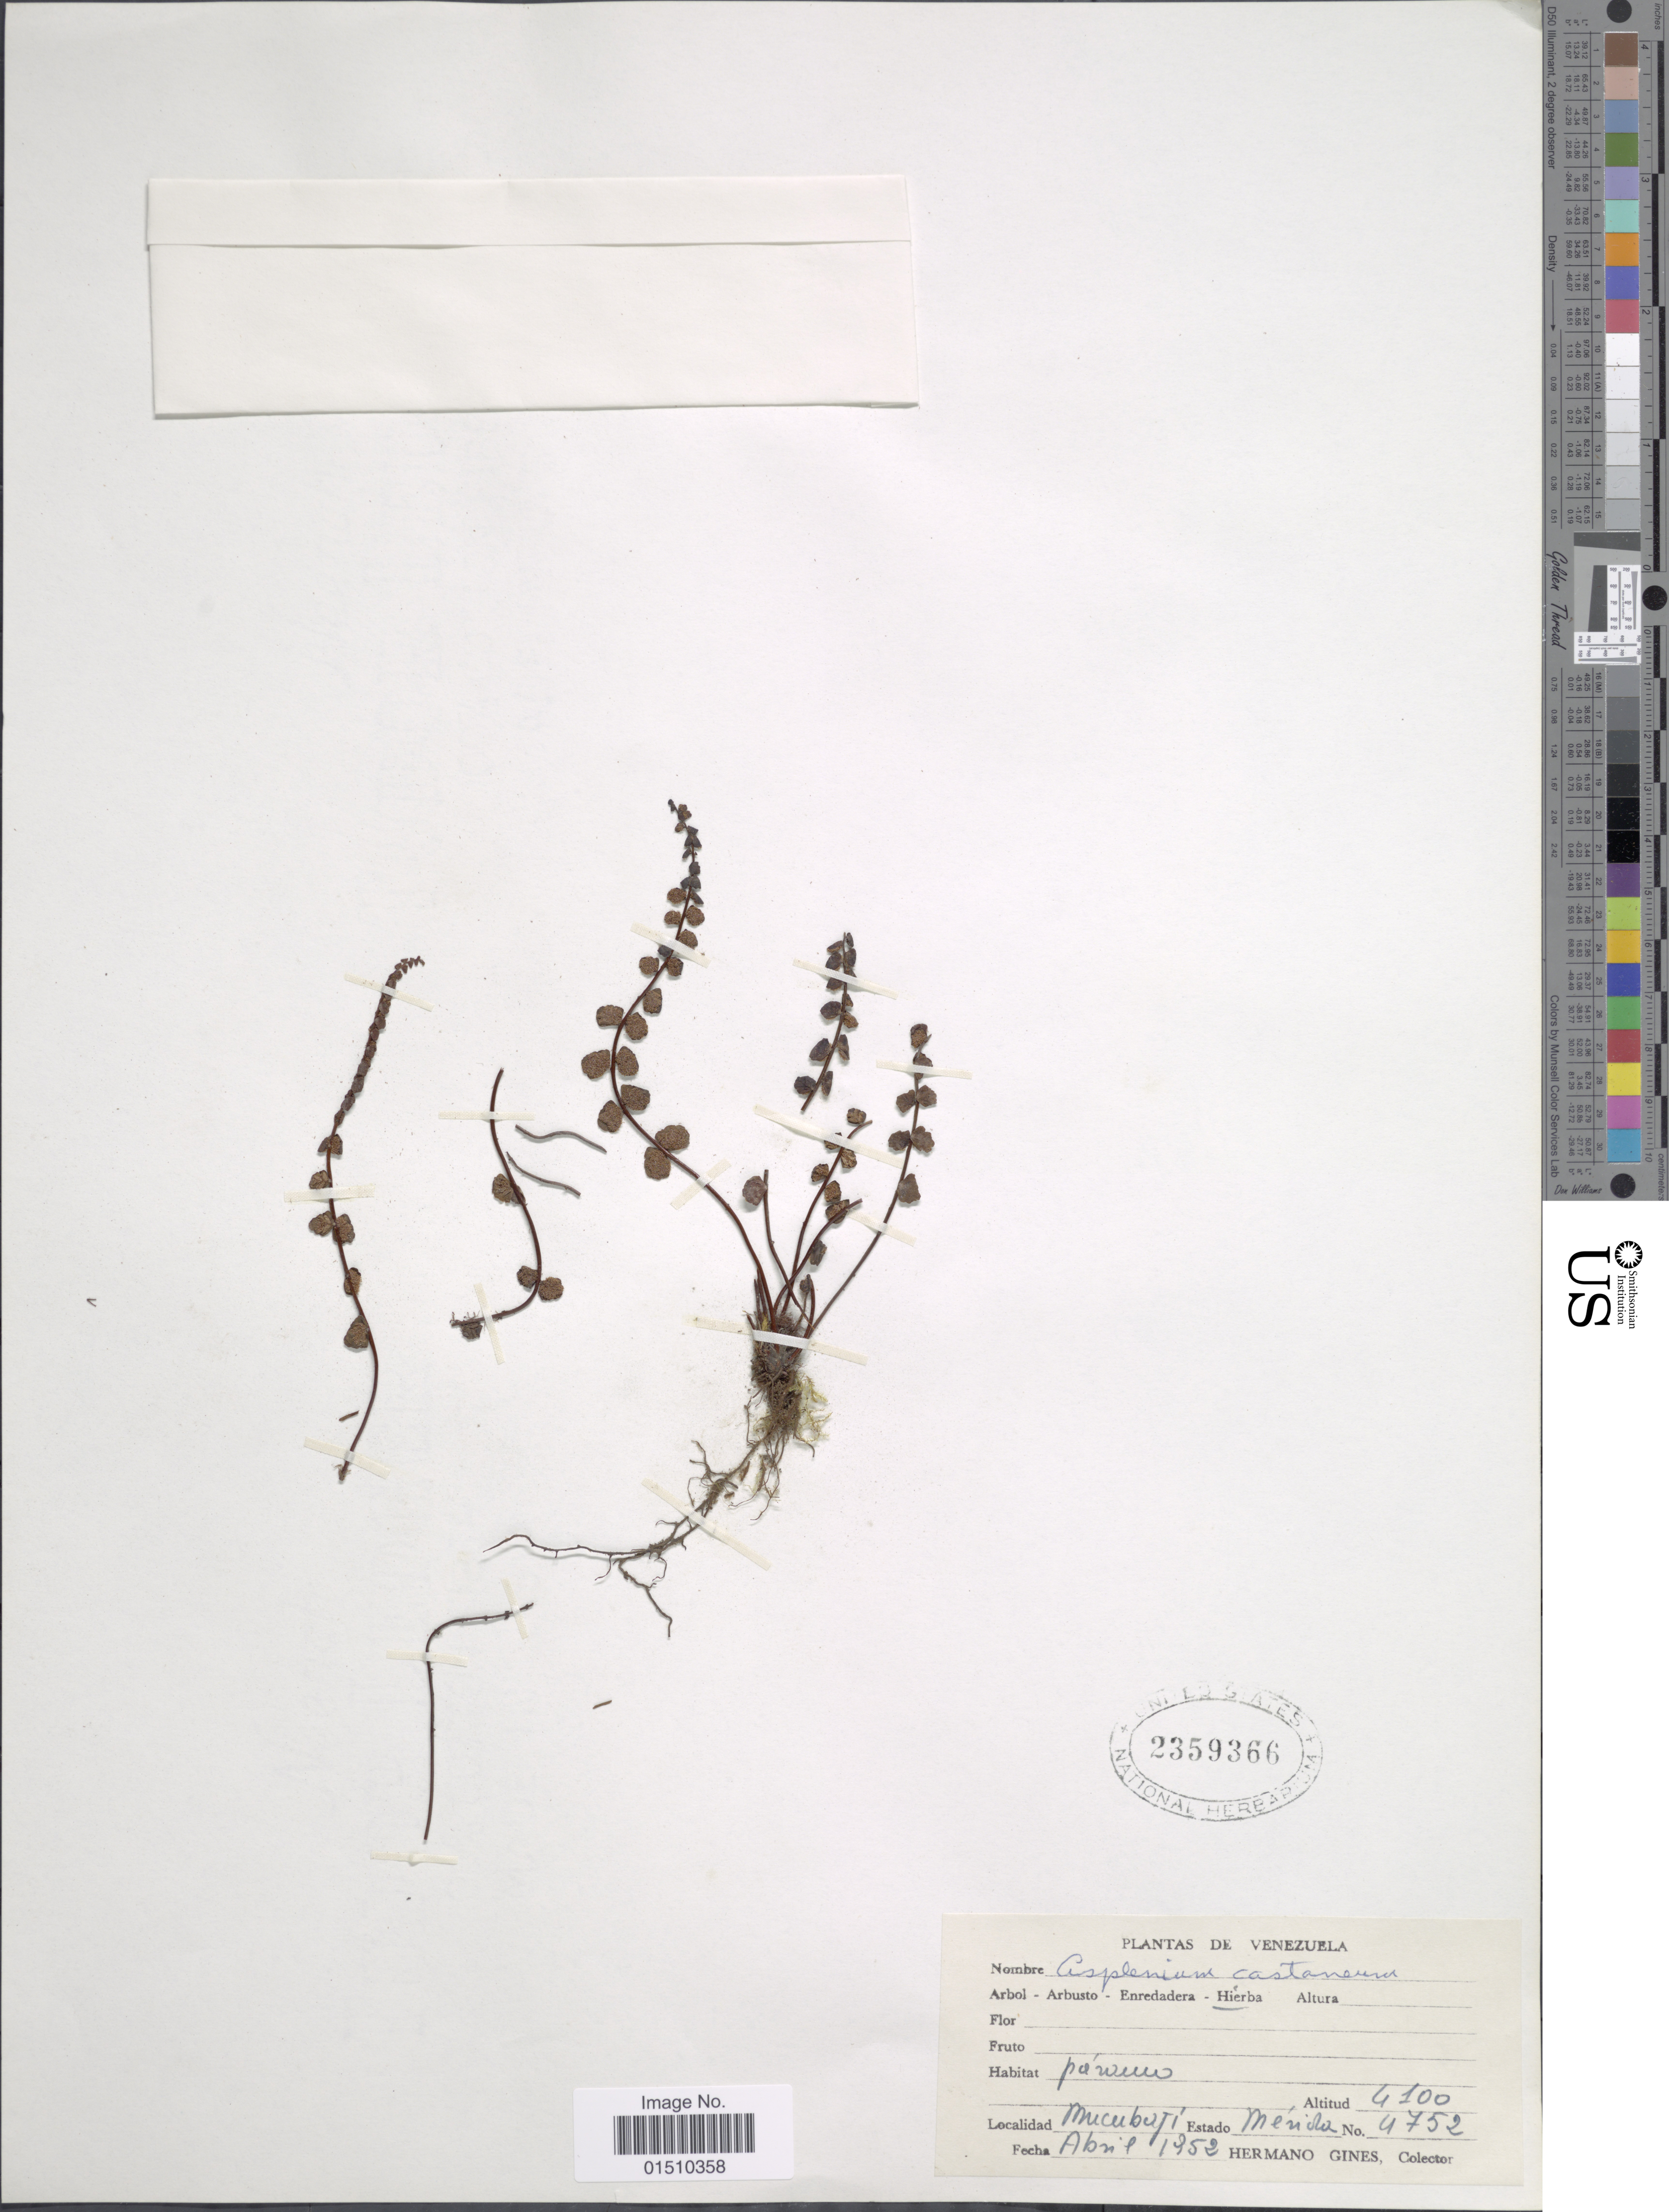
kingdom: Plantae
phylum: Tracheophyta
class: Polypodiopsida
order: Polypodiales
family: Aspleniaceae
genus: Asplenium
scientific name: Asplenium castaneum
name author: Schltdl. & Cham.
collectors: Bro. Gines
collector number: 4752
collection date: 1952-04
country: Venezuela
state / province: Mérida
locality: Venezuela, Mucubajo.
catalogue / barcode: US 2359366